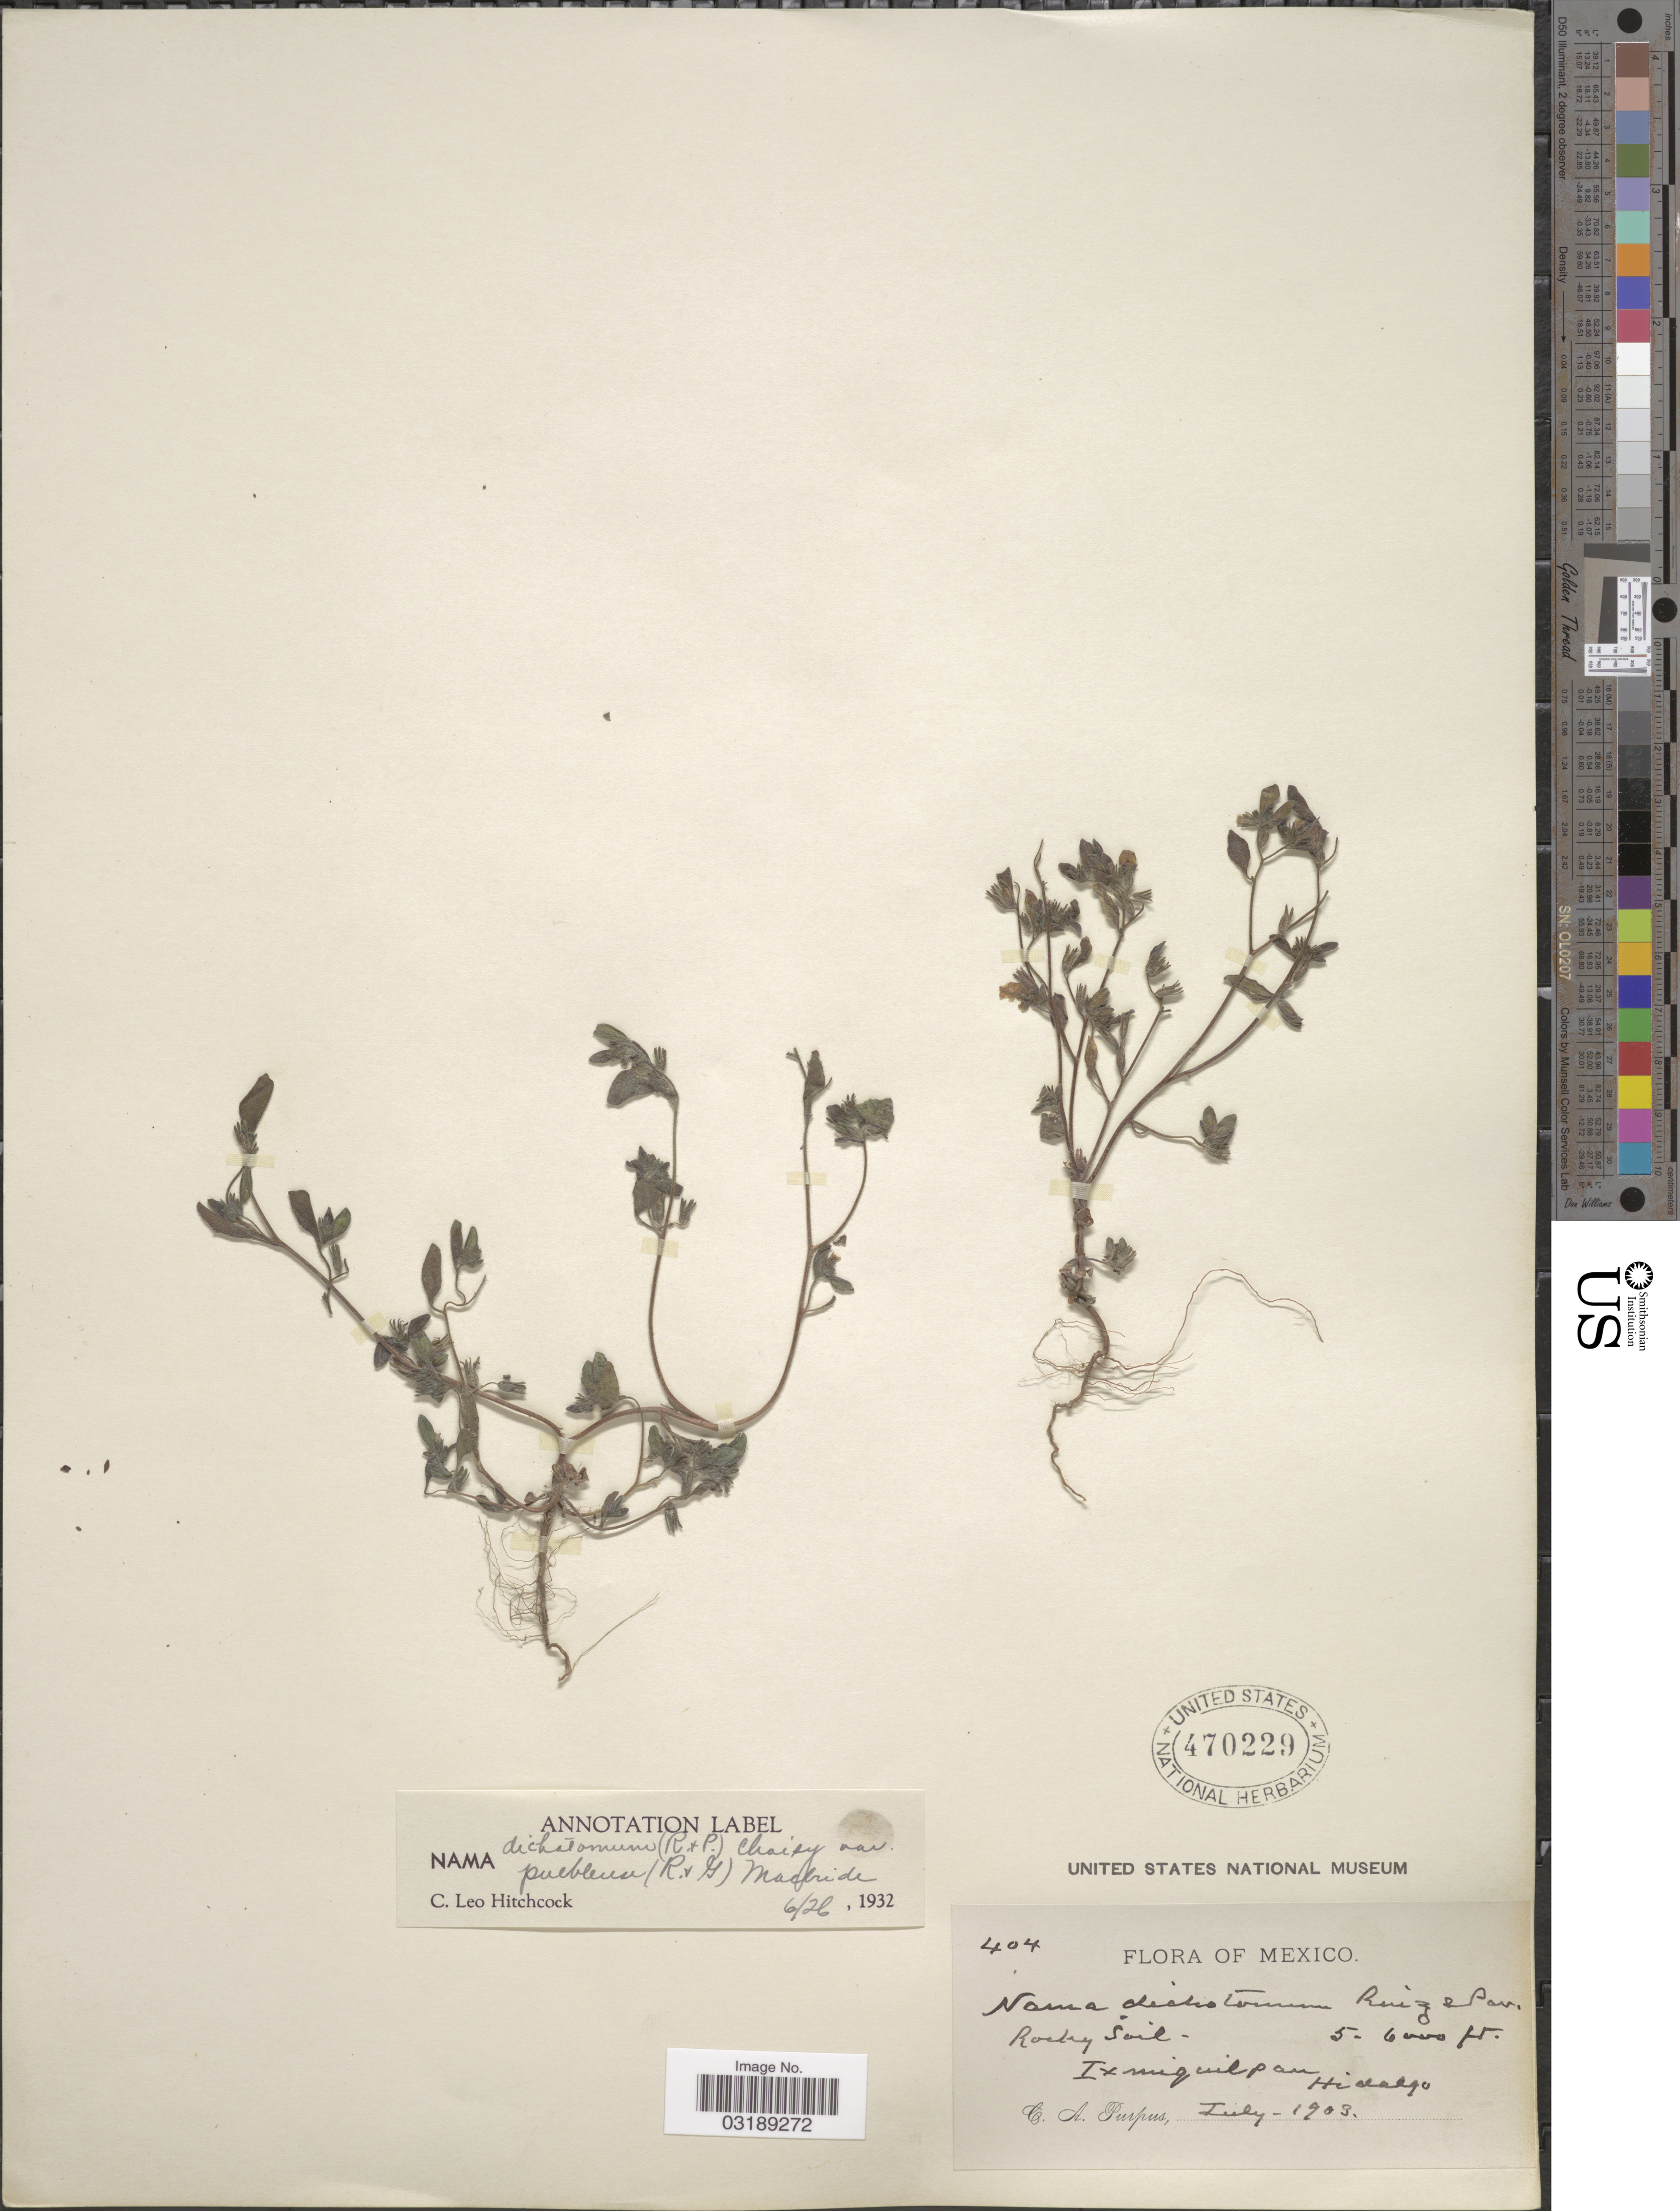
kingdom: Plantae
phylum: Tracheophyta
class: Magnoliopsida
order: Boraginales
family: Namaceae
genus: Nama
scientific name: Nama dichotoma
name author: (Ruiz & Pav.) Choisy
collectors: C. A. Purpus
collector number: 404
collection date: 1903-07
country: Mexico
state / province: Hidalgo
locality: Rocky soil. Ixmiquilpan.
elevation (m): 1524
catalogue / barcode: US 470229